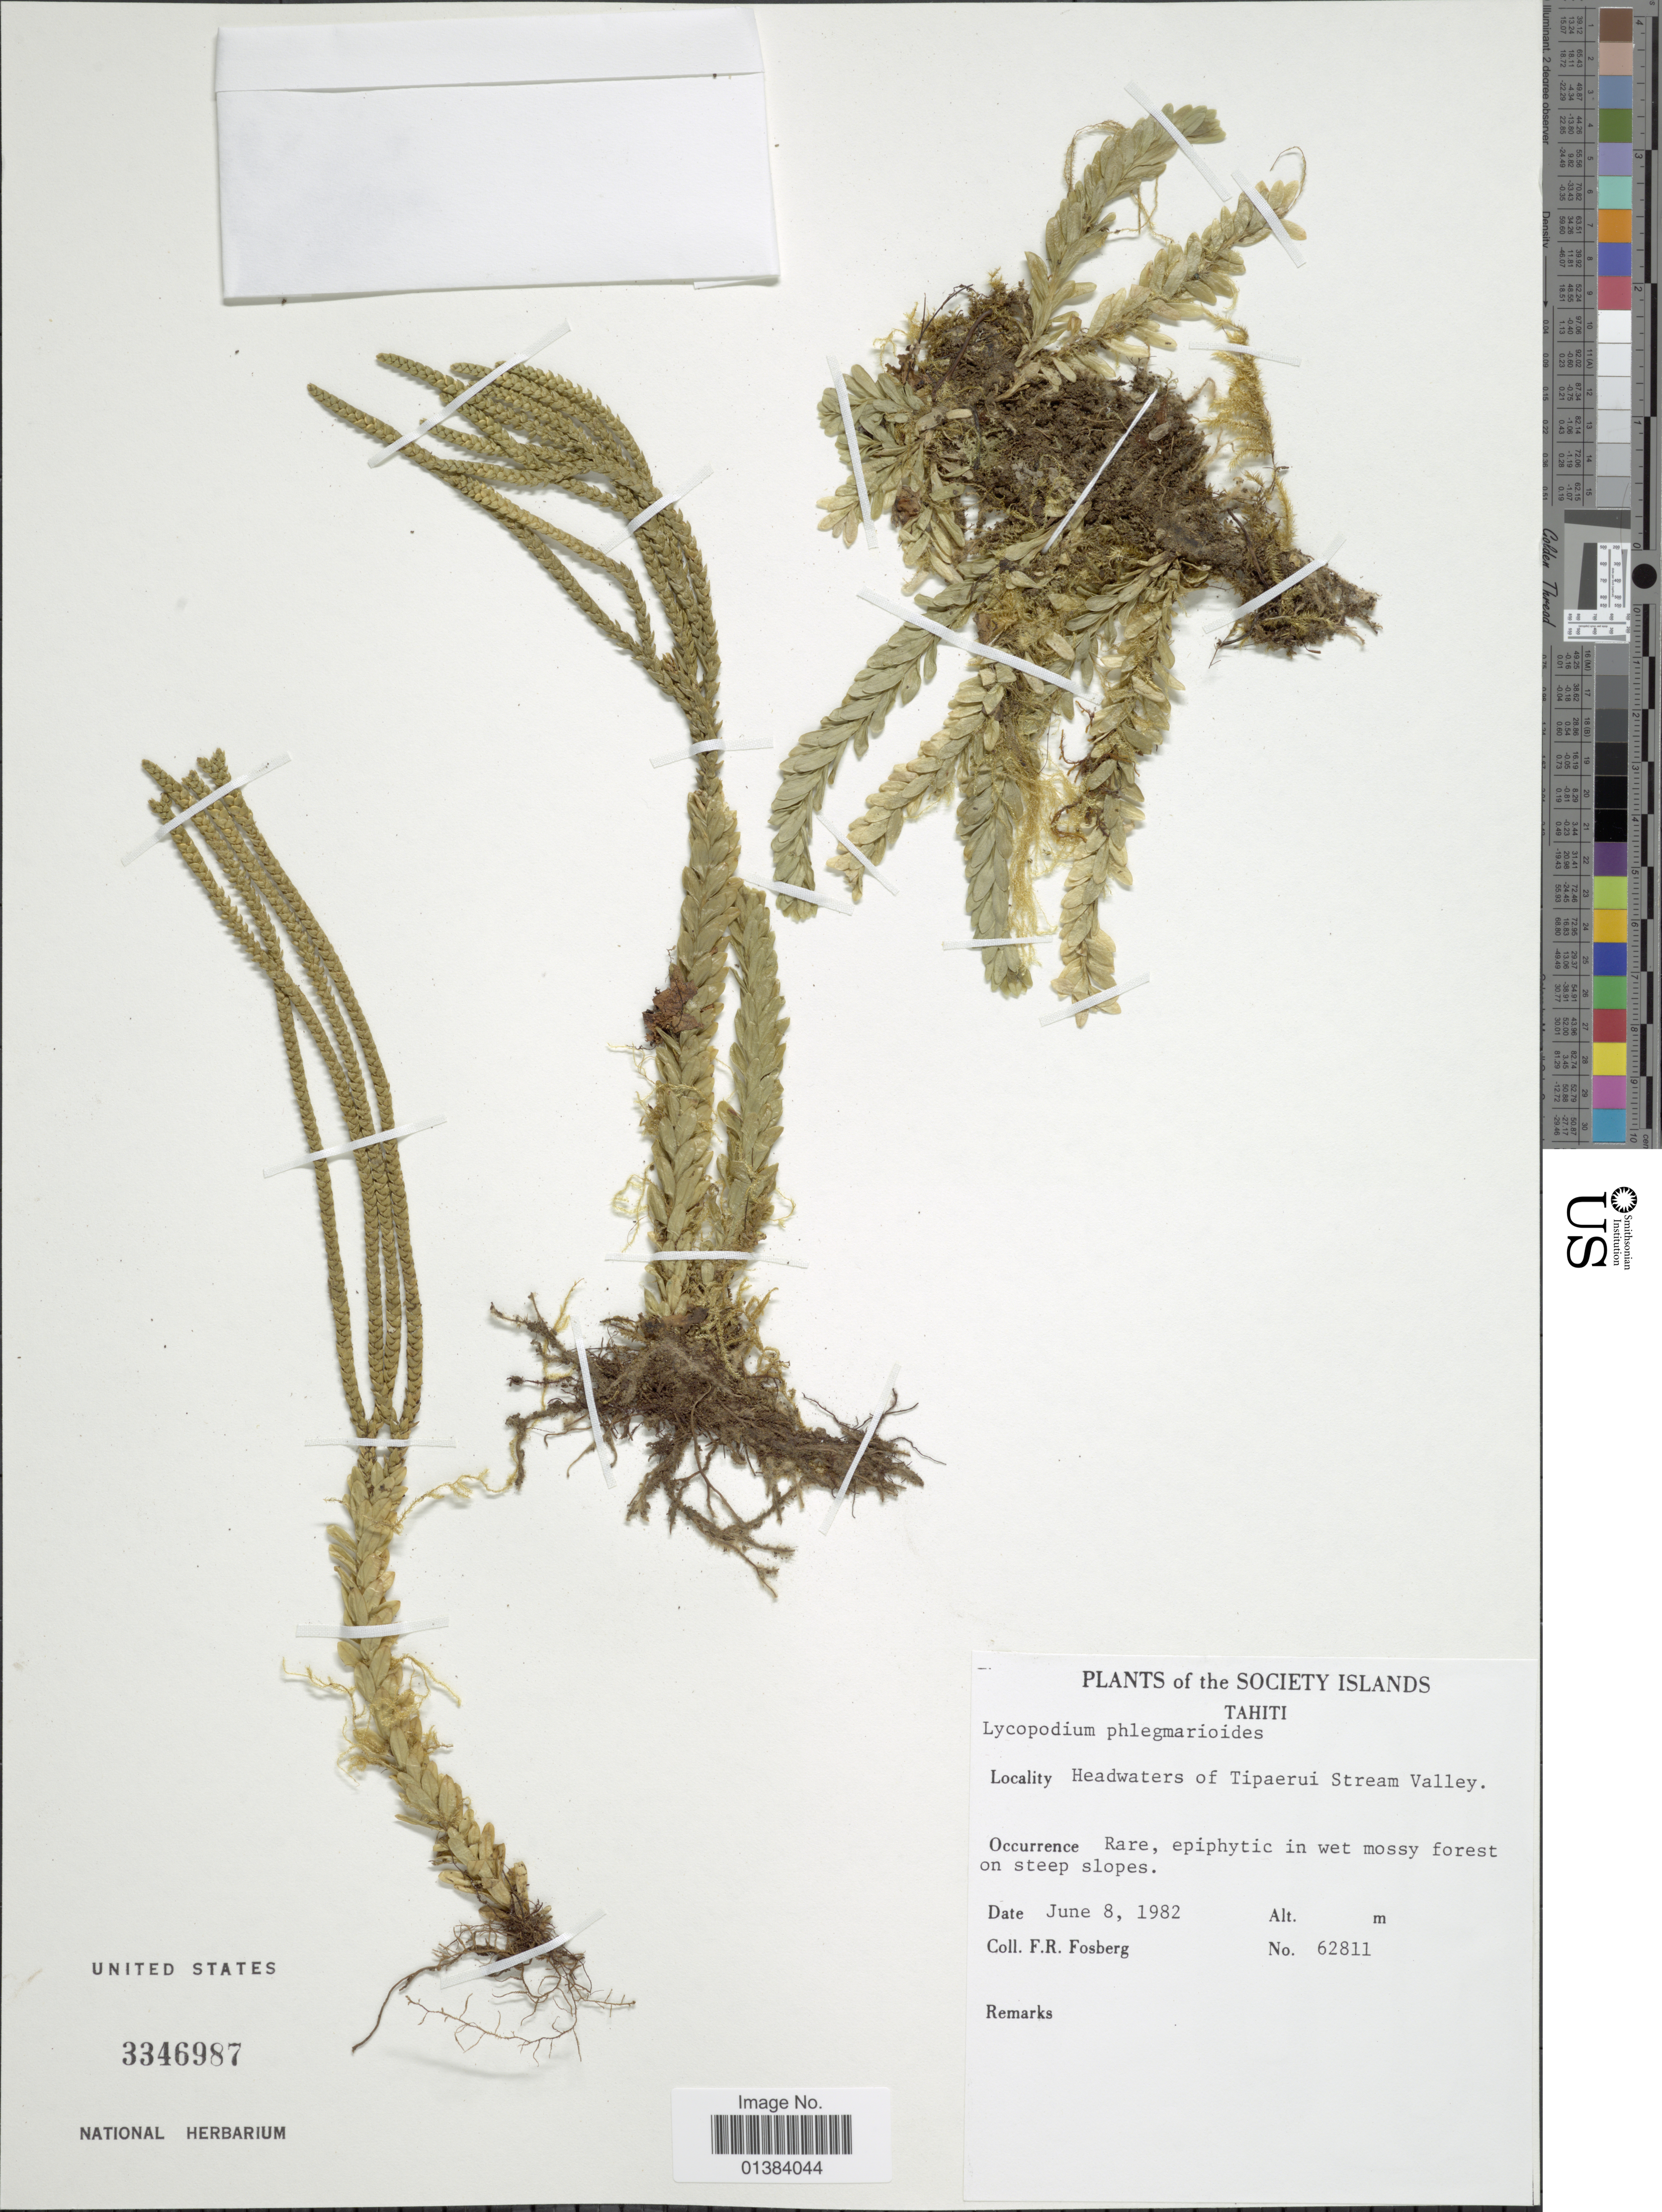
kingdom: Plantae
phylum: Tracheophyta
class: Lycopodiopsida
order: Lycopodiales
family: Lycopodiaceae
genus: Phlegmariurus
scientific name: Phlegmariurus ribourtii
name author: (Herter) A. R. Field & Bostock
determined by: Field, A. R.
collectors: F. R. Fosberg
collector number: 62811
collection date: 1982-06-08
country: French Polynesia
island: Tahiti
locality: Society Islands. Tahiti. Headwaters of Tipaerui Stream Valley.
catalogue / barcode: US 3346987